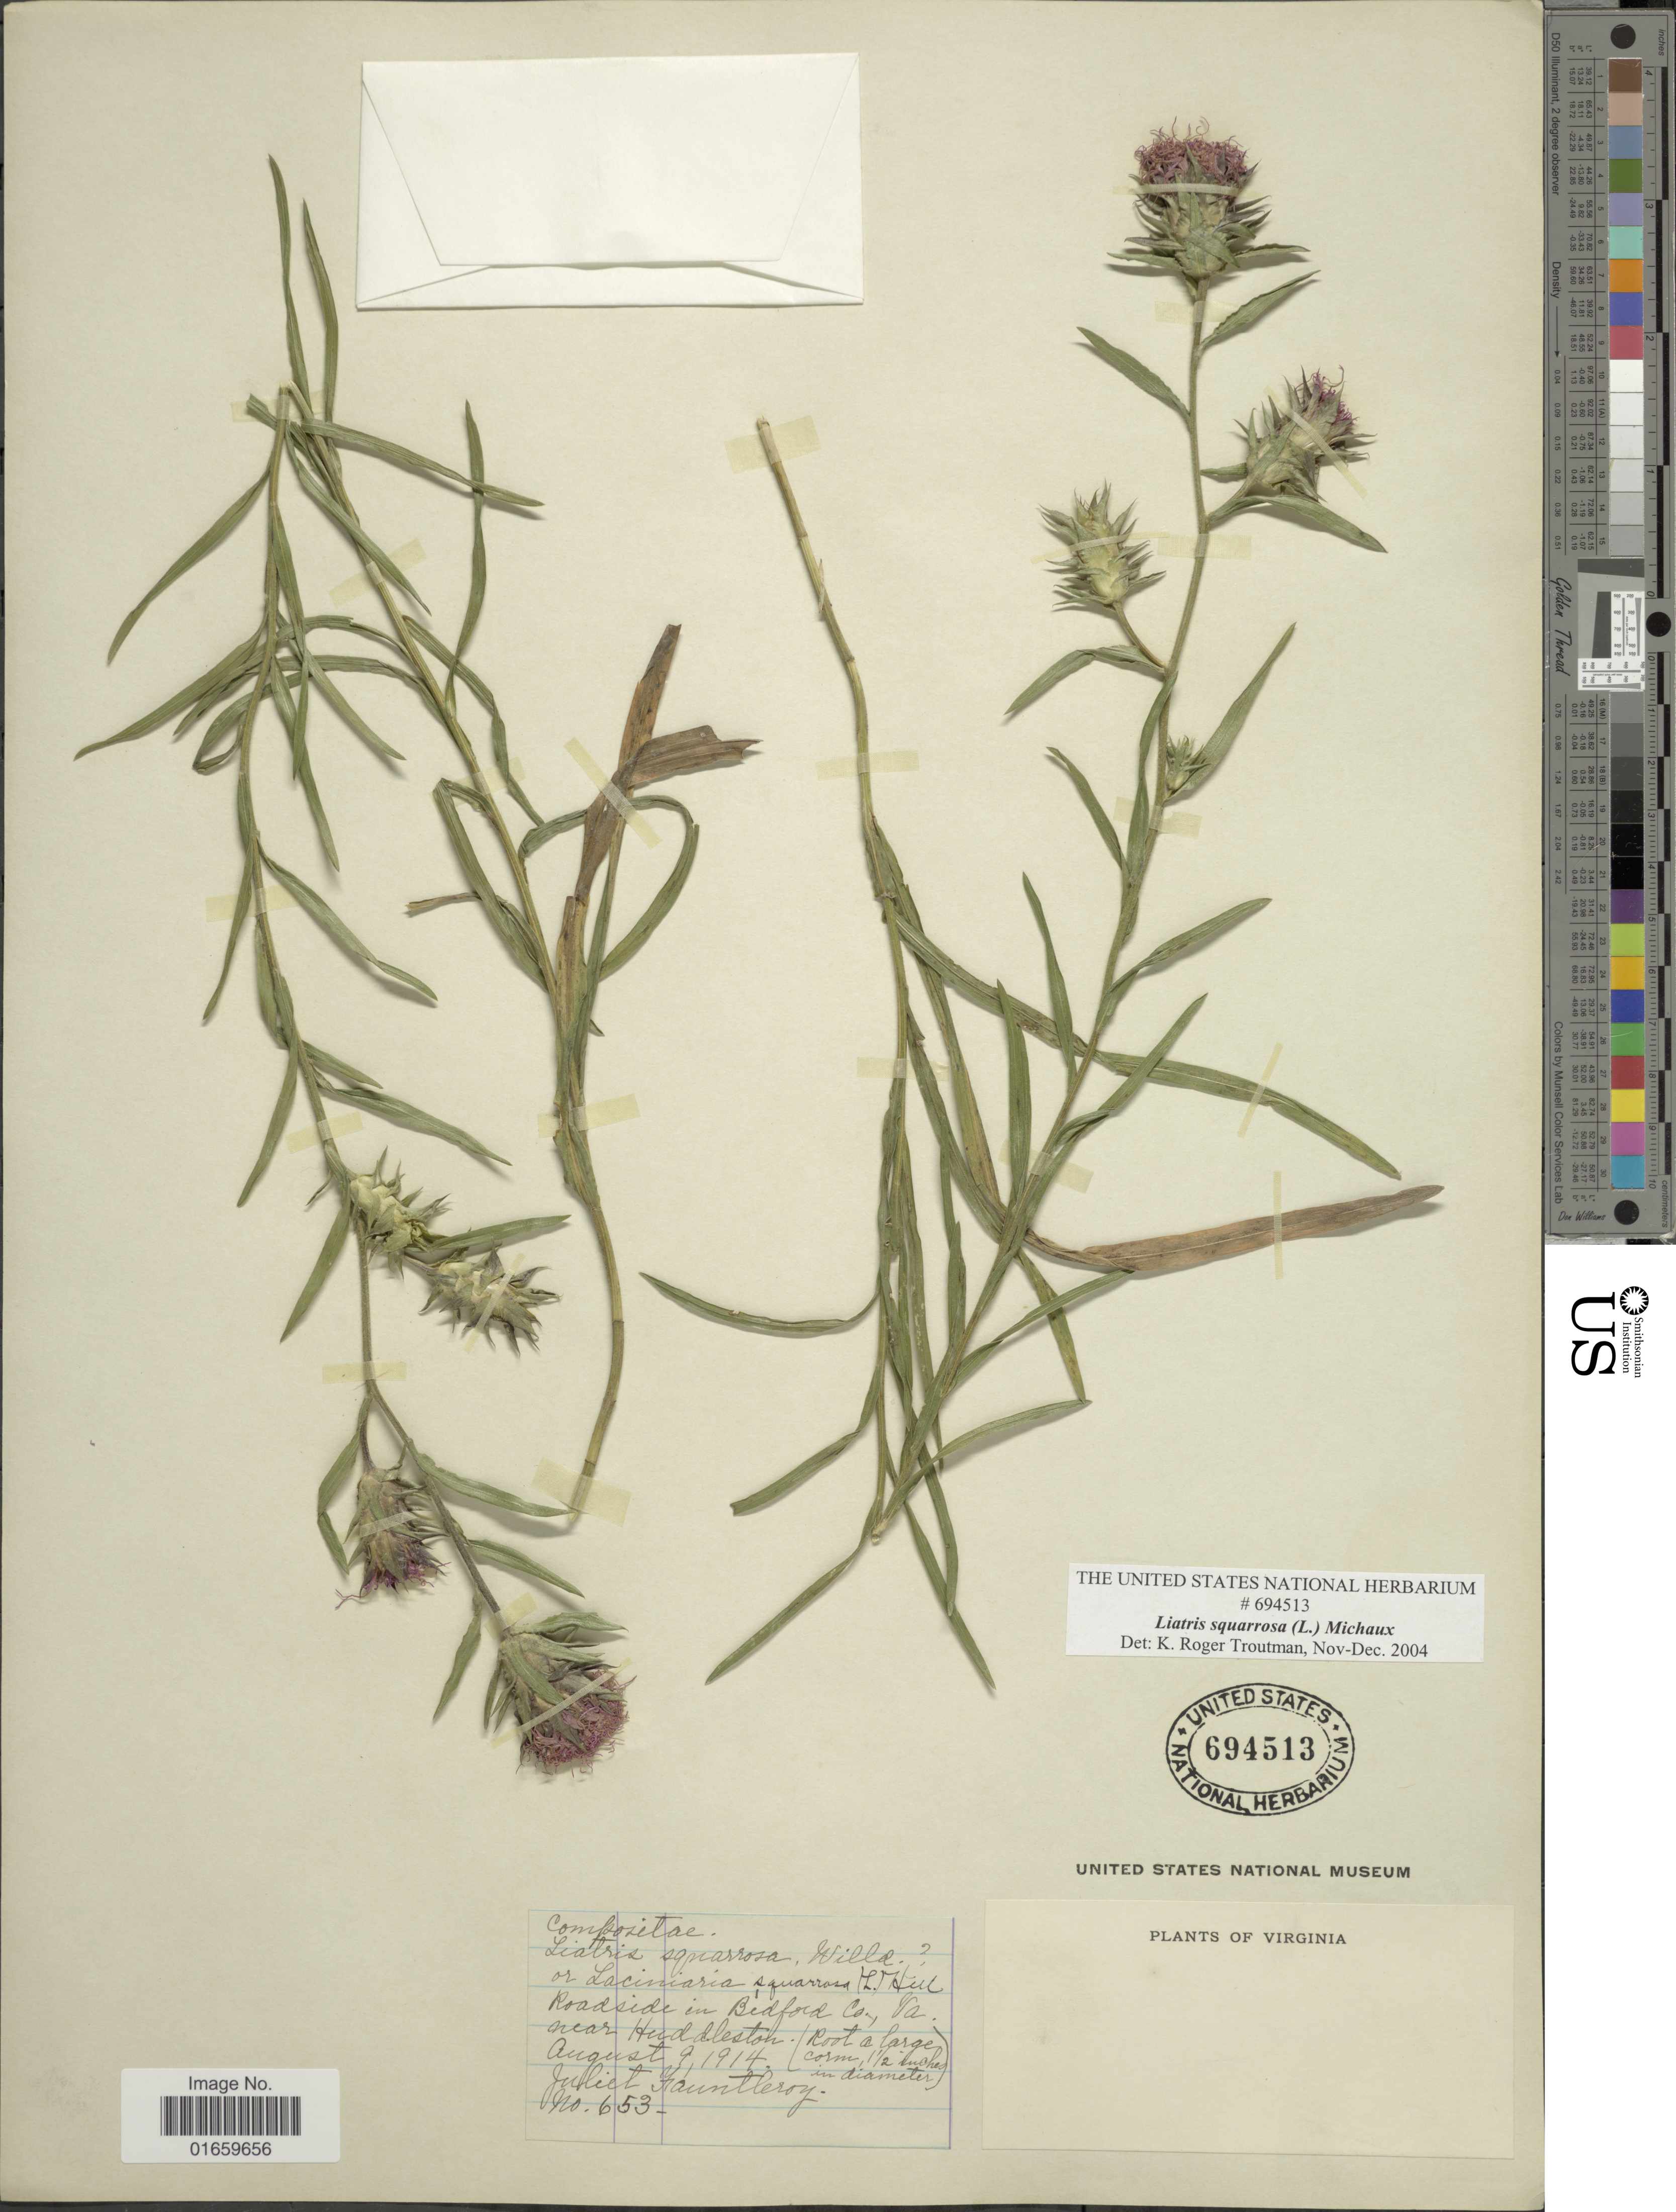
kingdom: Plantae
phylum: Tracheophyta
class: Magnoliopsida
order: Asterales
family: Asteraceae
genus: Liatris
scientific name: Liatris squarrosa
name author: (L.) Michx.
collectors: J. Fauntleroy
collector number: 653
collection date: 1914-08-09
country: United States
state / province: Virginia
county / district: Bedford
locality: Roadside in Bedford Co., Va. near Huddleston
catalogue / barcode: US 694513